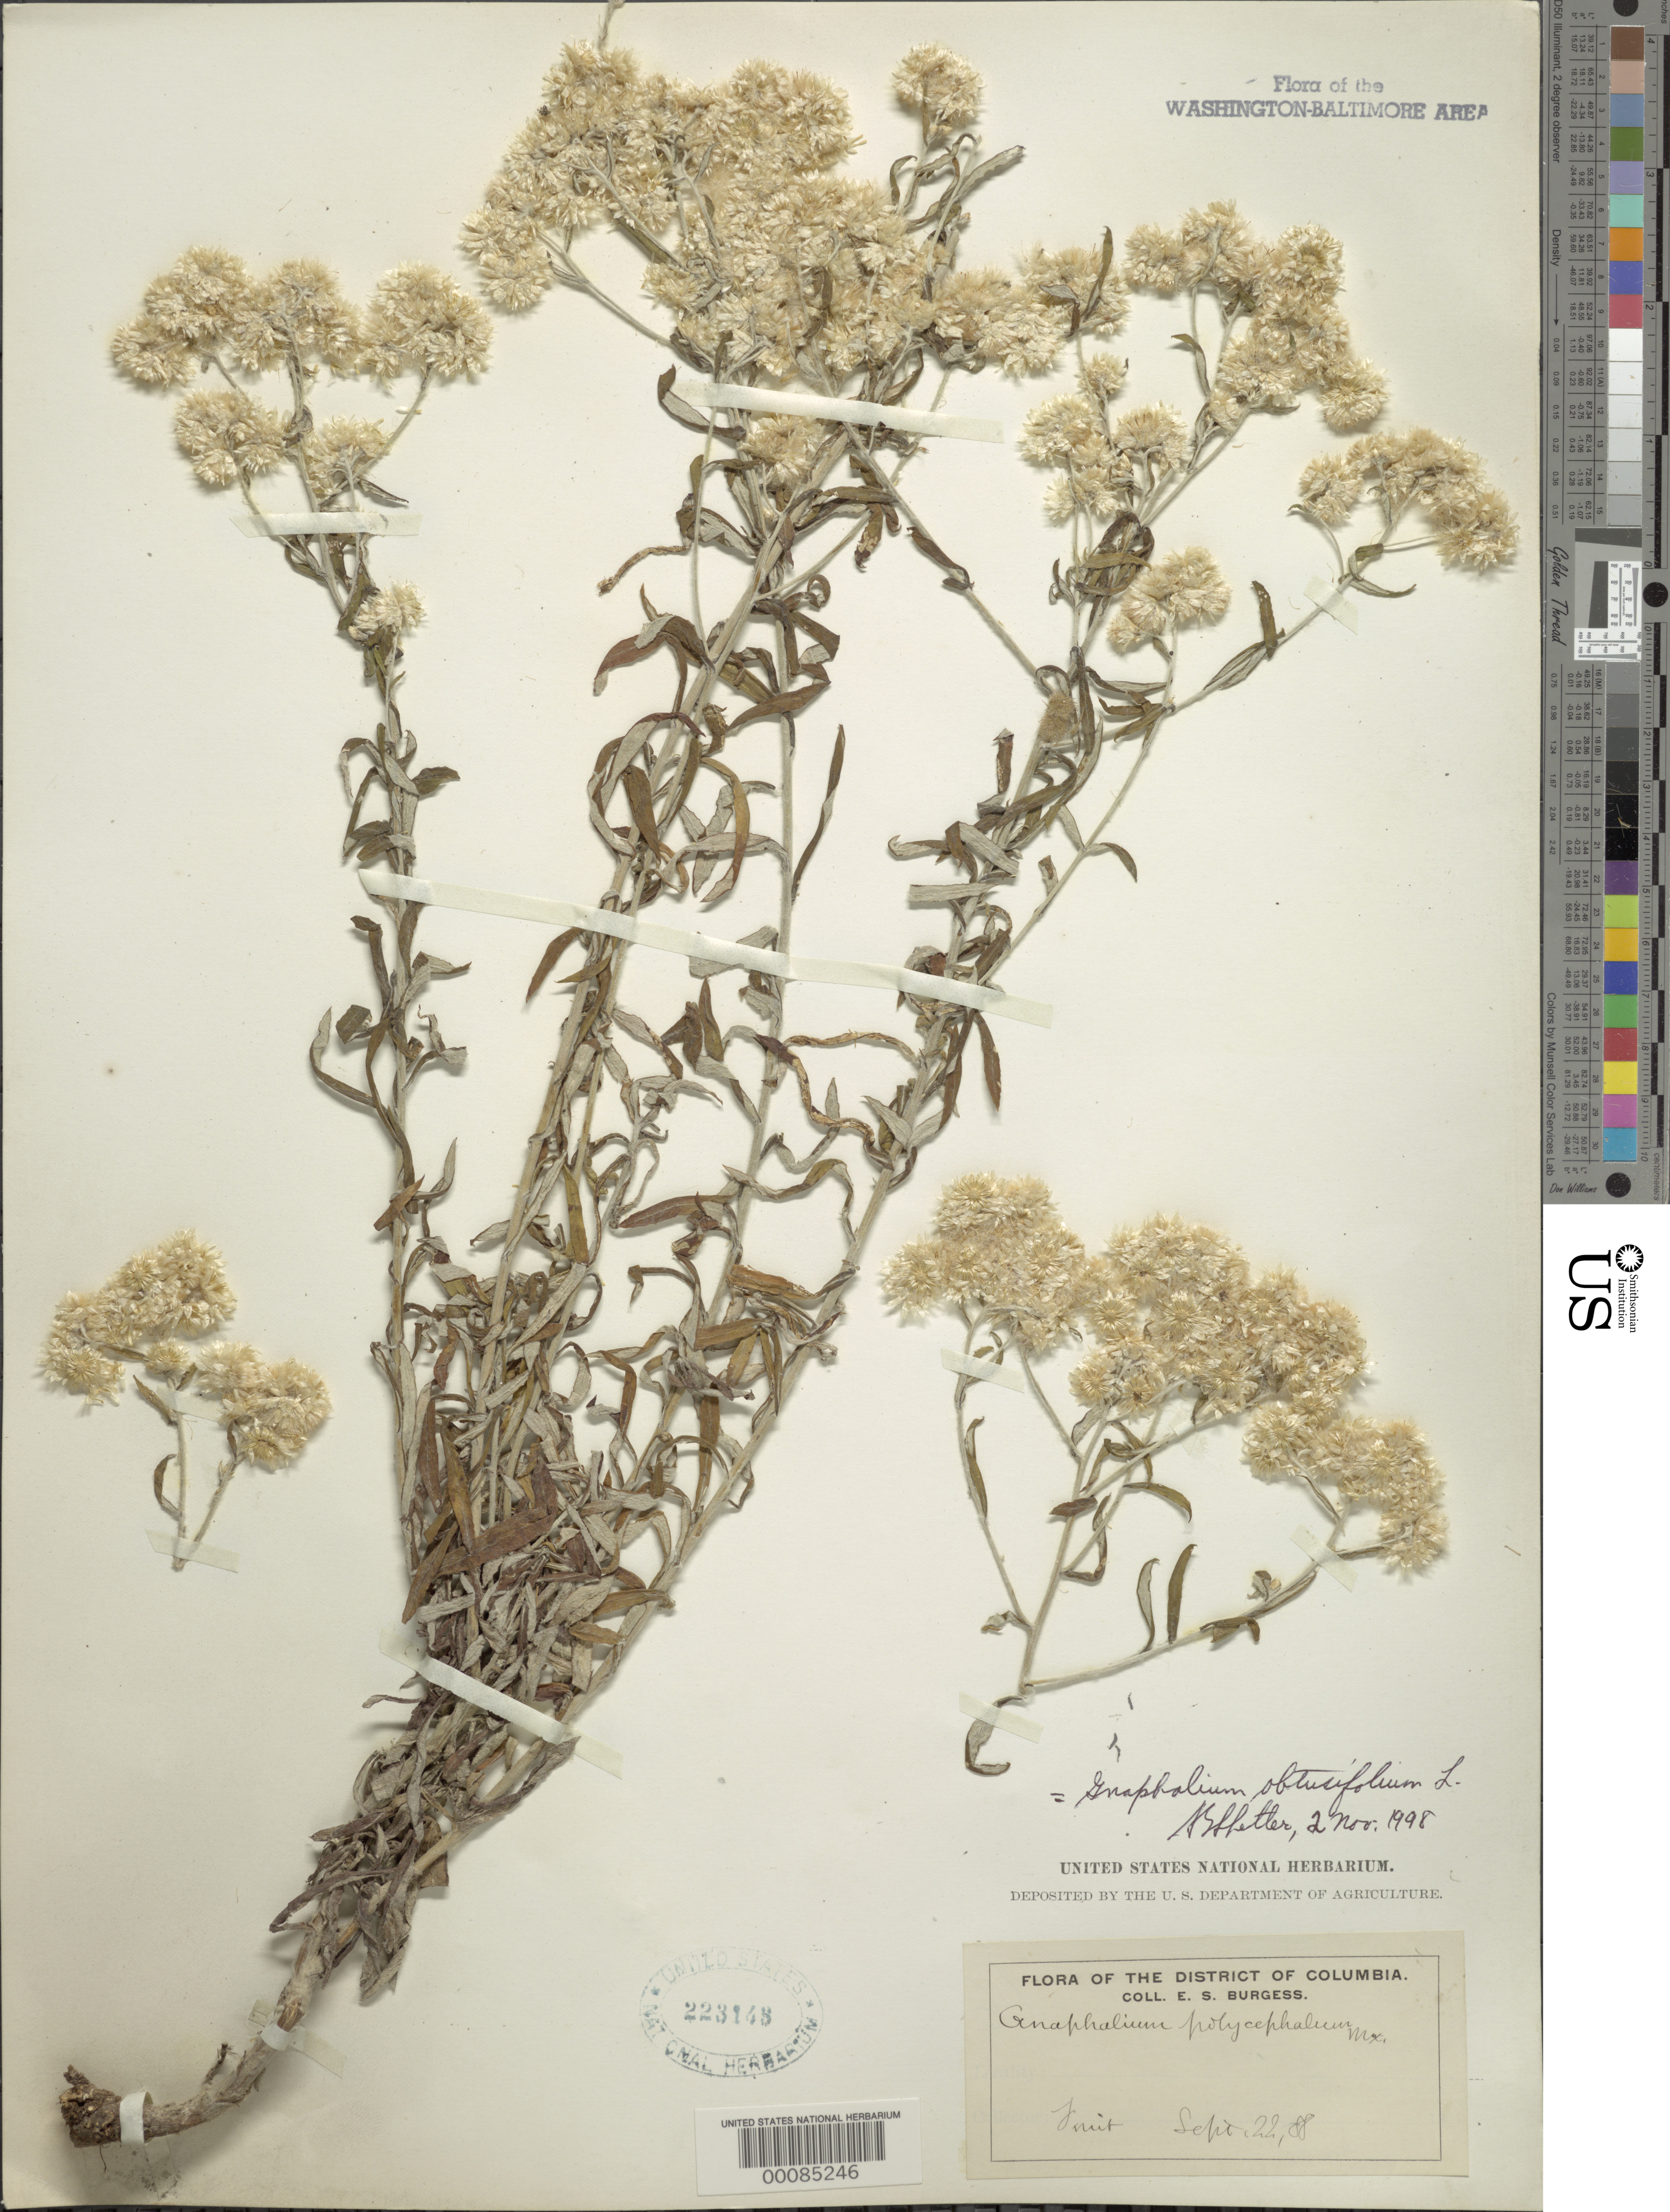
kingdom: Plantae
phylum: Tracheophyta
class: Magnoliopsida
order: Asterales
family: Asteraceae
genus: Pseudognaphalium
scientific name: Pseudognaphalium obtusifolium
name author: (L.) Hilliard & B.L. Burtt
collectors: E. Burgess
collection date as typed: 22 Sep 1888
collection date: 1888-09-22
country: United States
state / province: District of Columbia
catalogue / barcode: US 223143